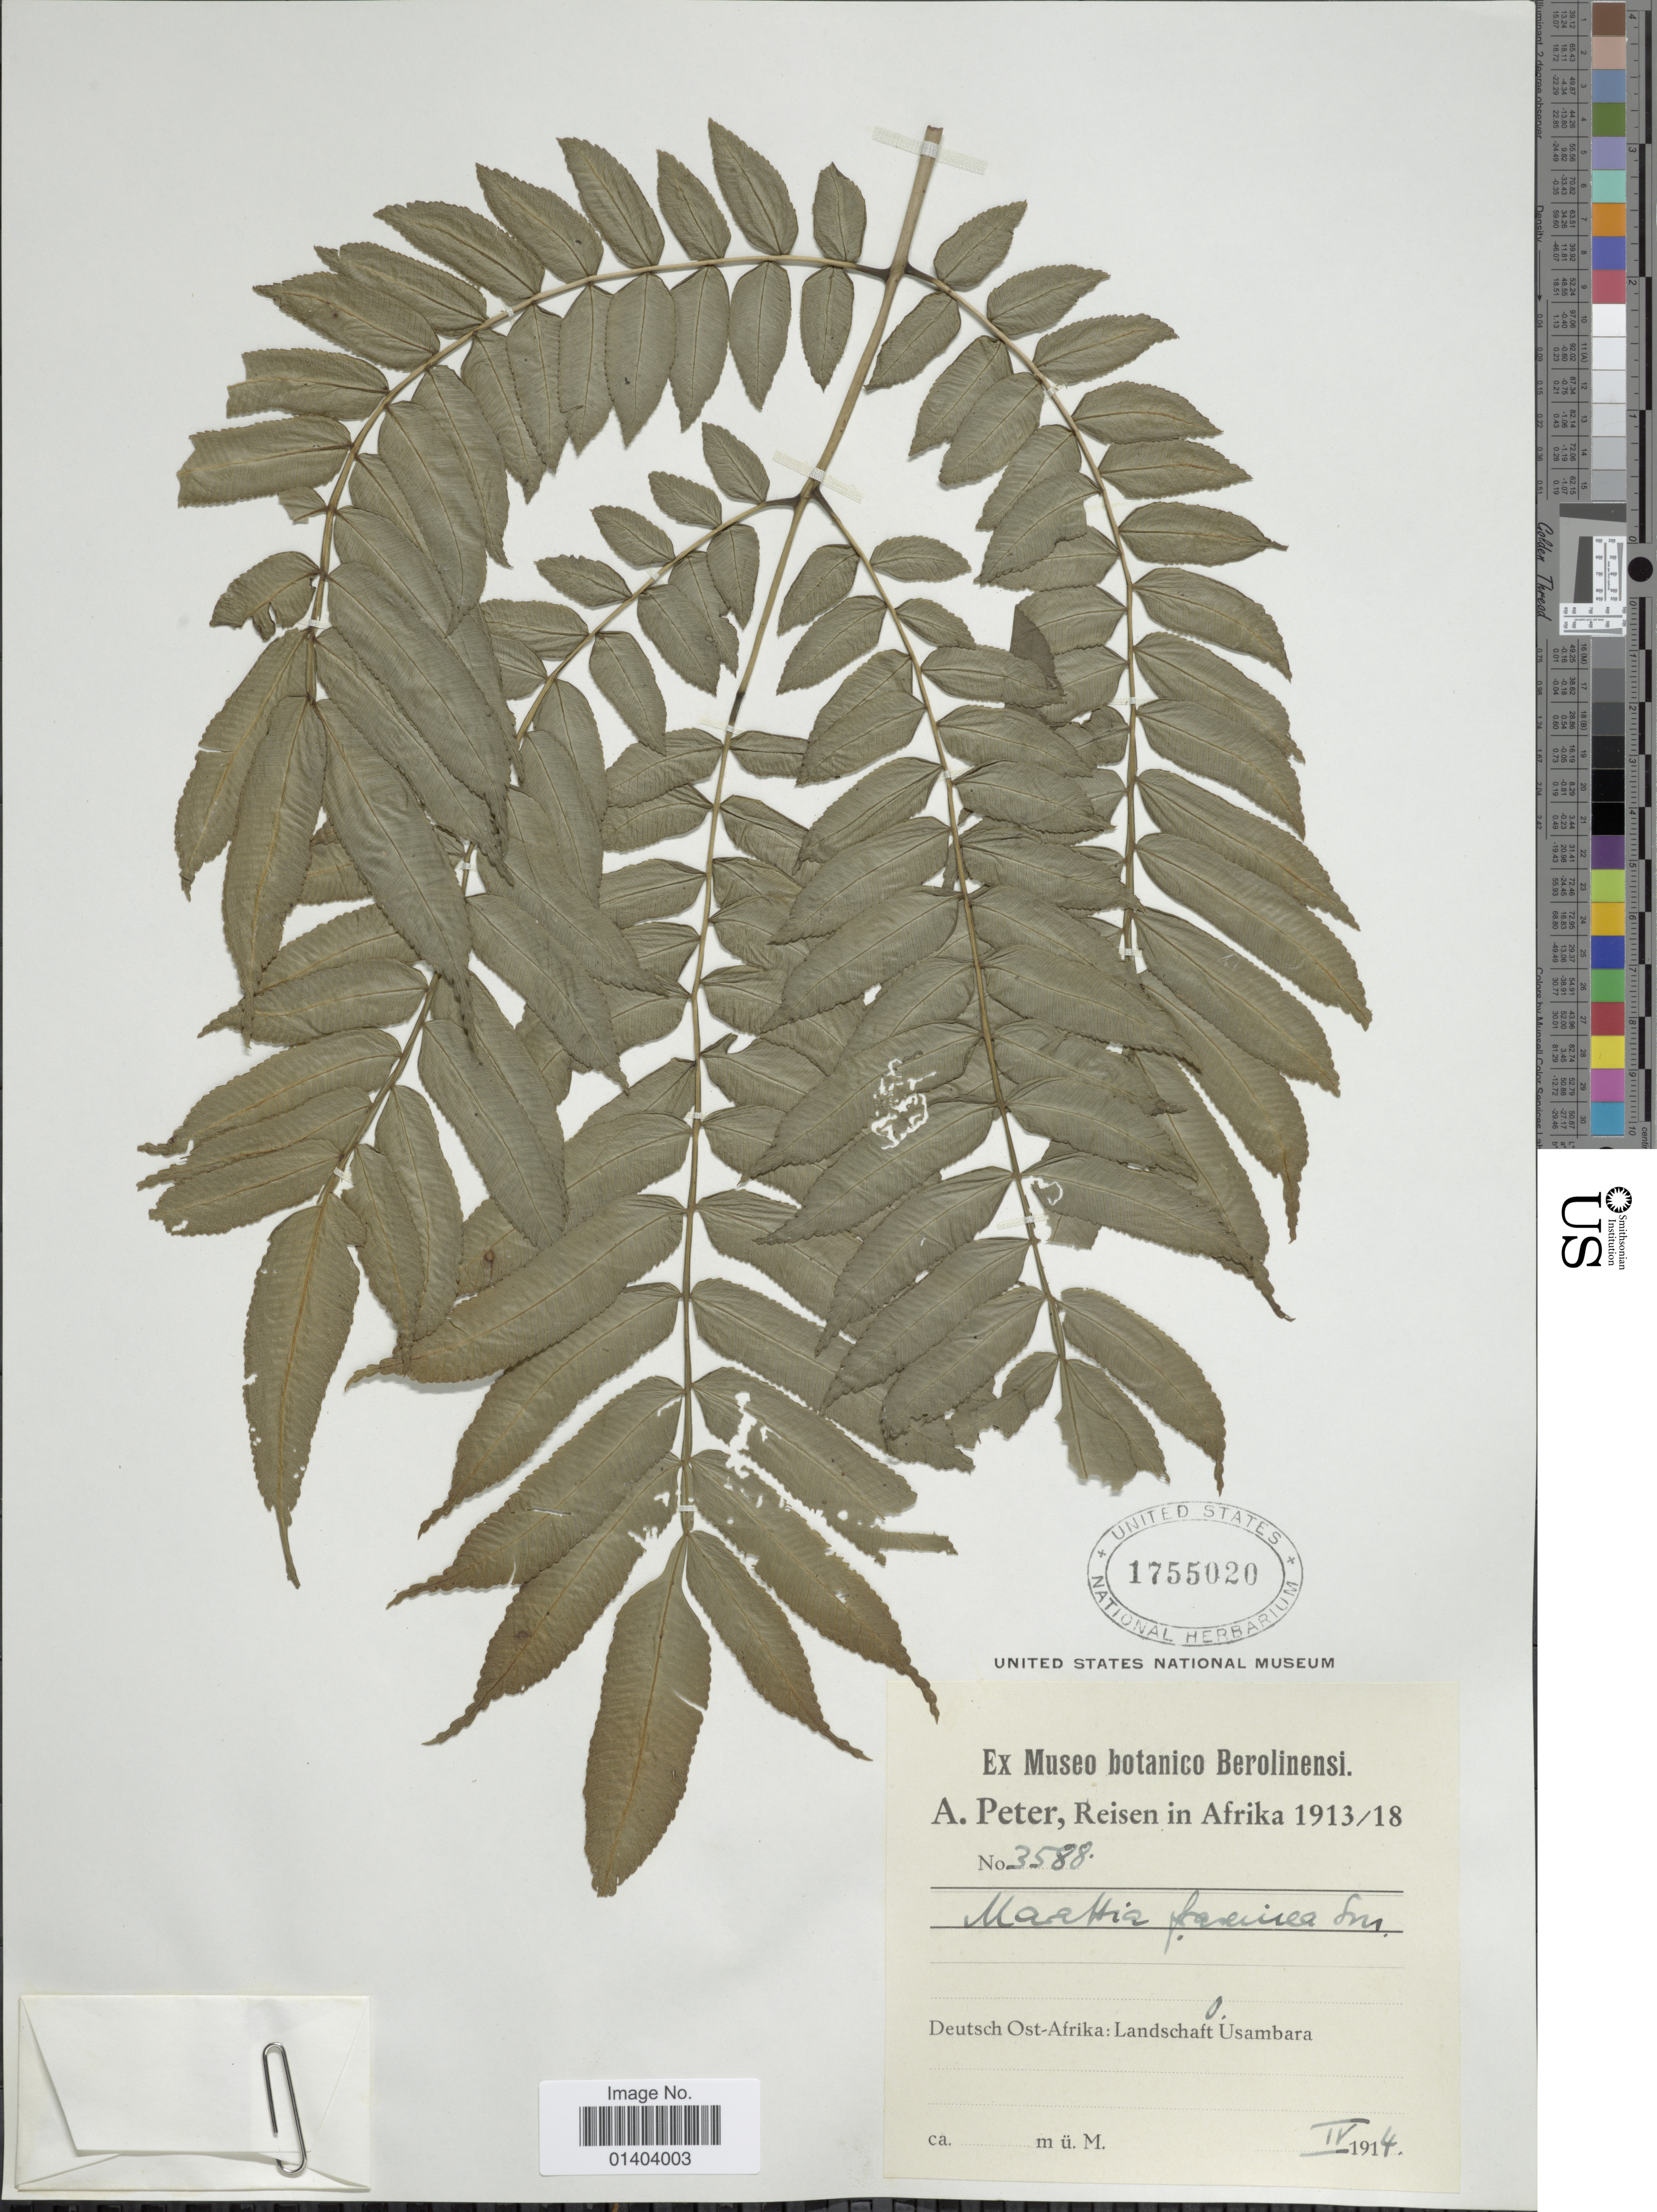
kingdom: Plantae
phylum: Tracheophyta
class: Polypodiopsida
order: Marattiales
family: Marattiaceae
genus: Ptisana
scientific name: Ptisana fraxinea var. salicifolia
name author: (Schrad.) Murdock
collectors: A. Peter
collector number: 3588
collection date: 1914-04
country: Tanzania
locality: Deutsch Ost Afrika: Landschaft O-Usambara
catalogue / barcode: US 1755020